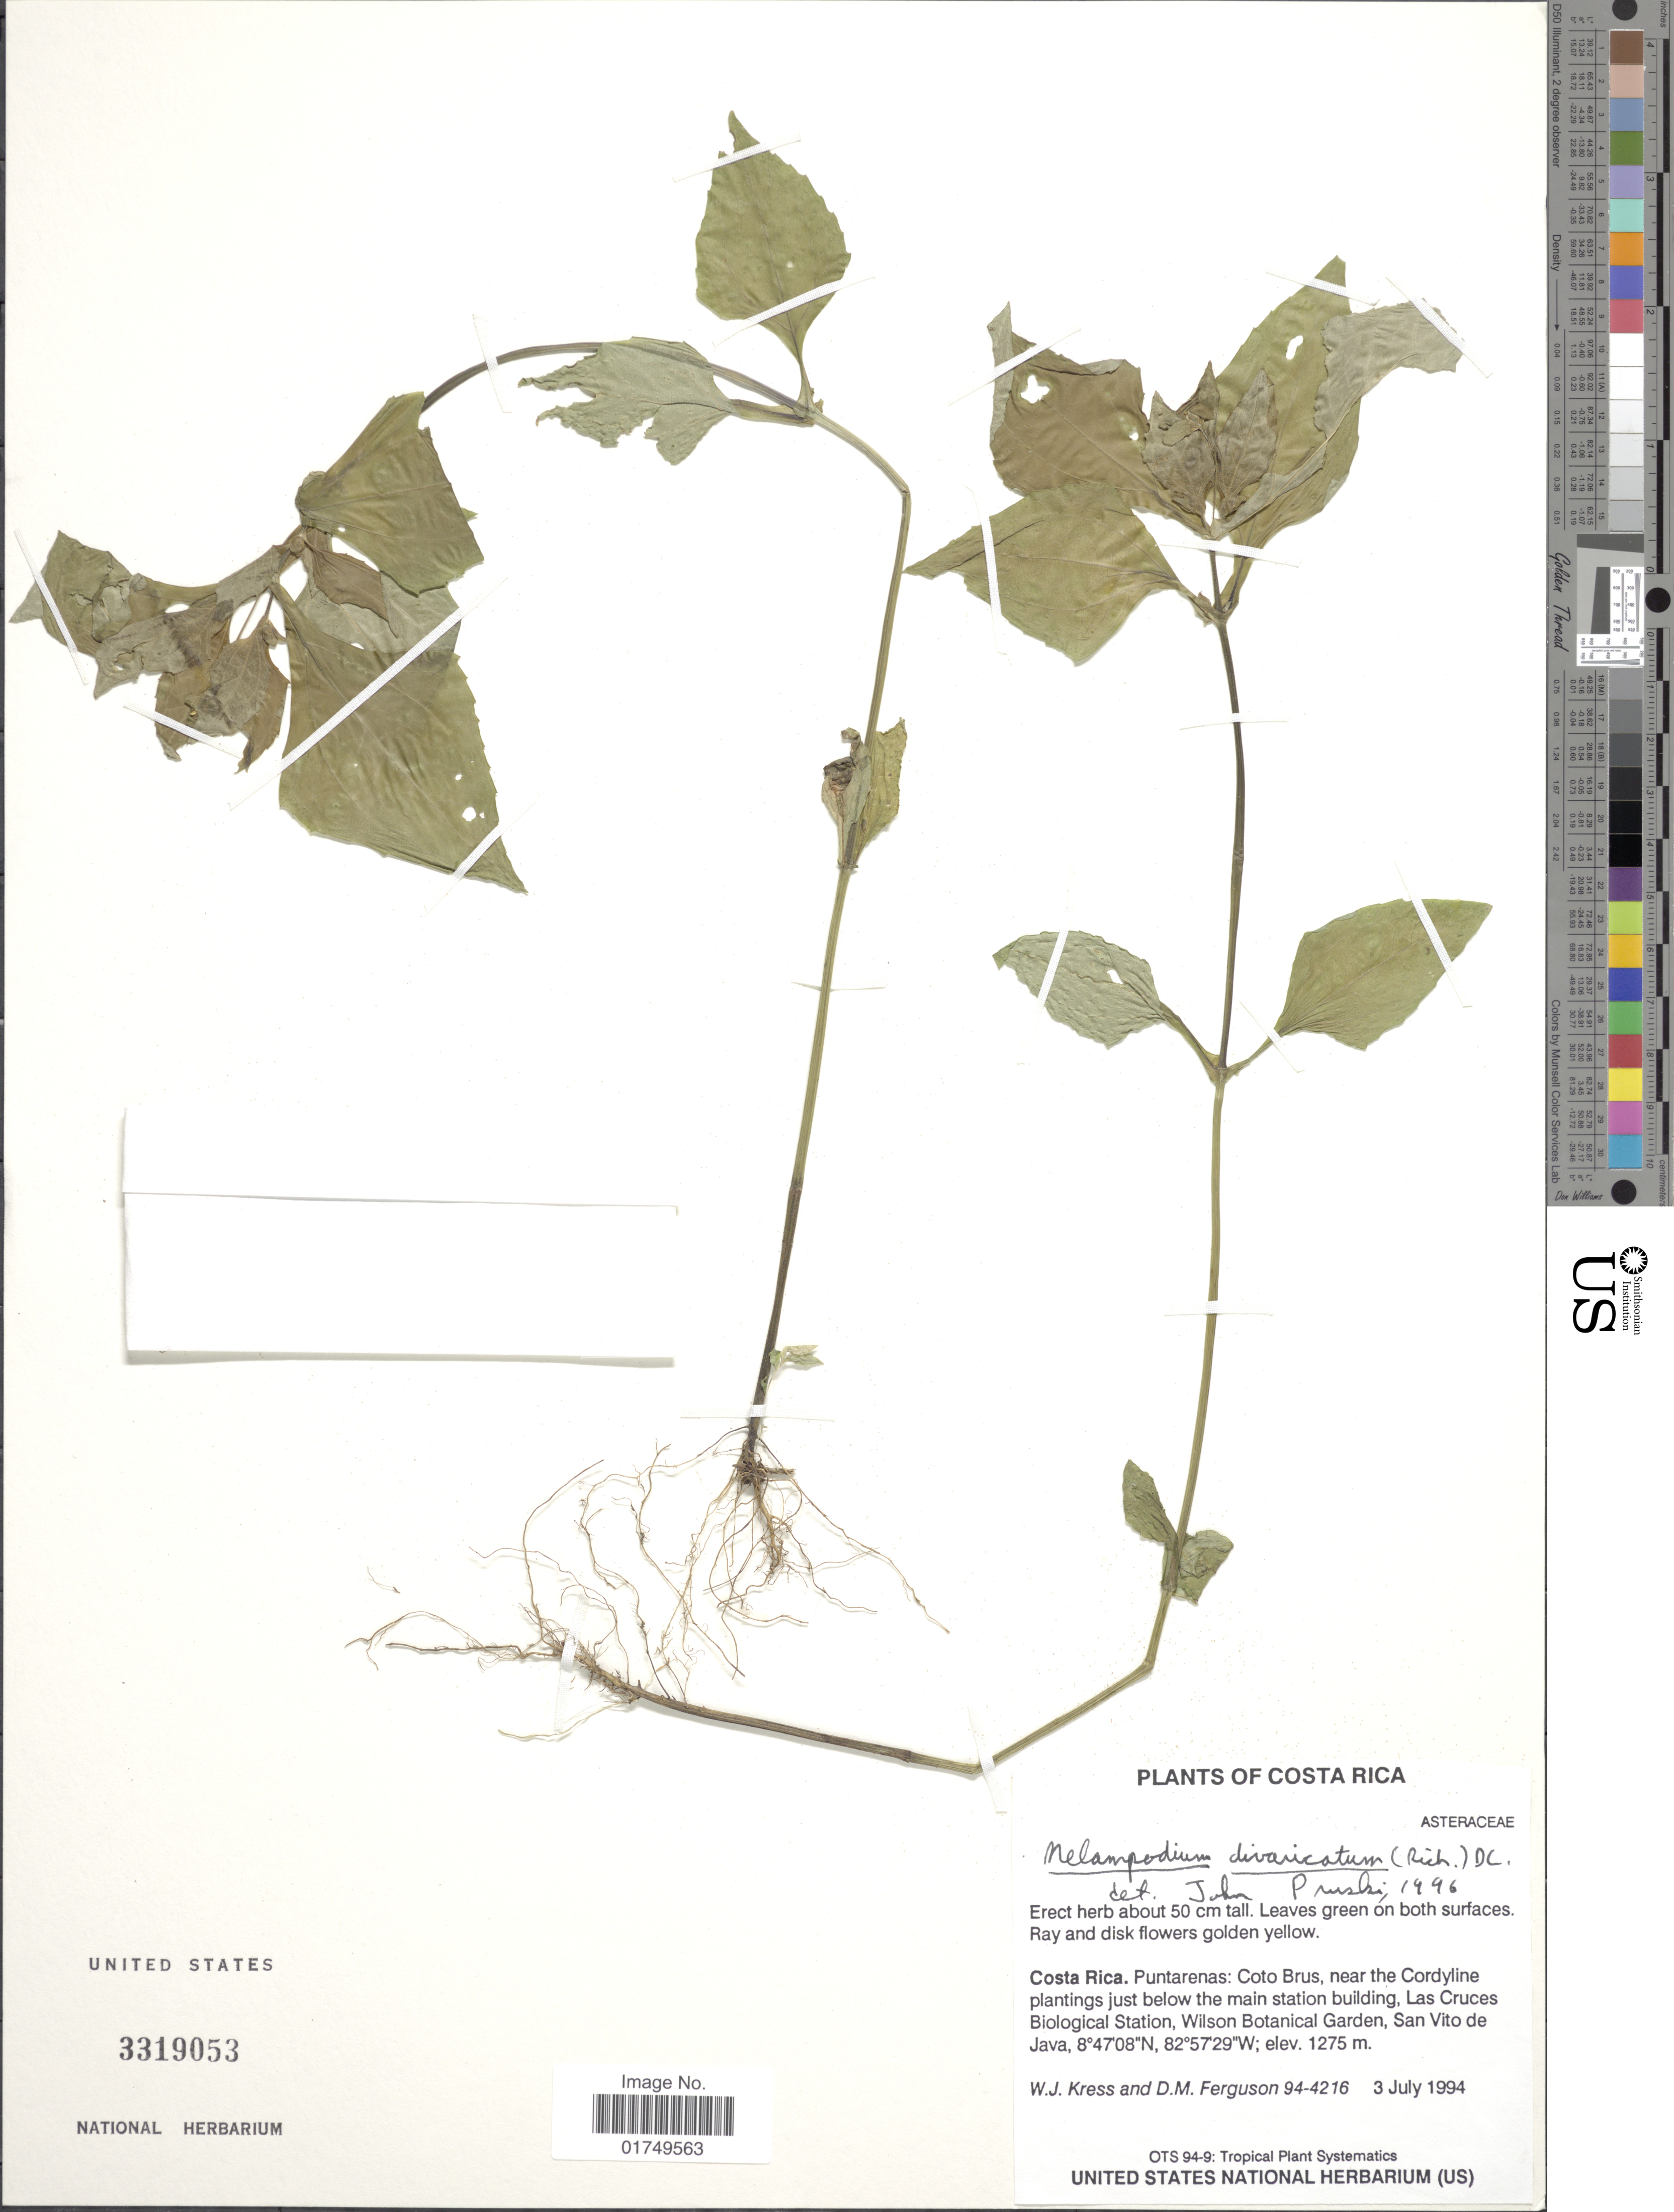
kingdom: Plantae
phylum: Tracheophyta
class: Magnoliopsida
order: Asterales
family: Asteraceae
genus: Melampodium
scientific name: Melampodium divaricatum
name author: (Rich.) DC.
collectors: W. J. Kress & D. M. Ferguson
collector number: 94-4216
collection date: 1994-07-03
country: Costa Rica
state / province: Puntarenas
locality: Coto Brus, near the Cordyline plantings just below the main station building, Las Cruces Biological Station, Wilson Botanical Garden, San Vito de Java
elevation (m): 1275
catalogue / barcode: US 3319053